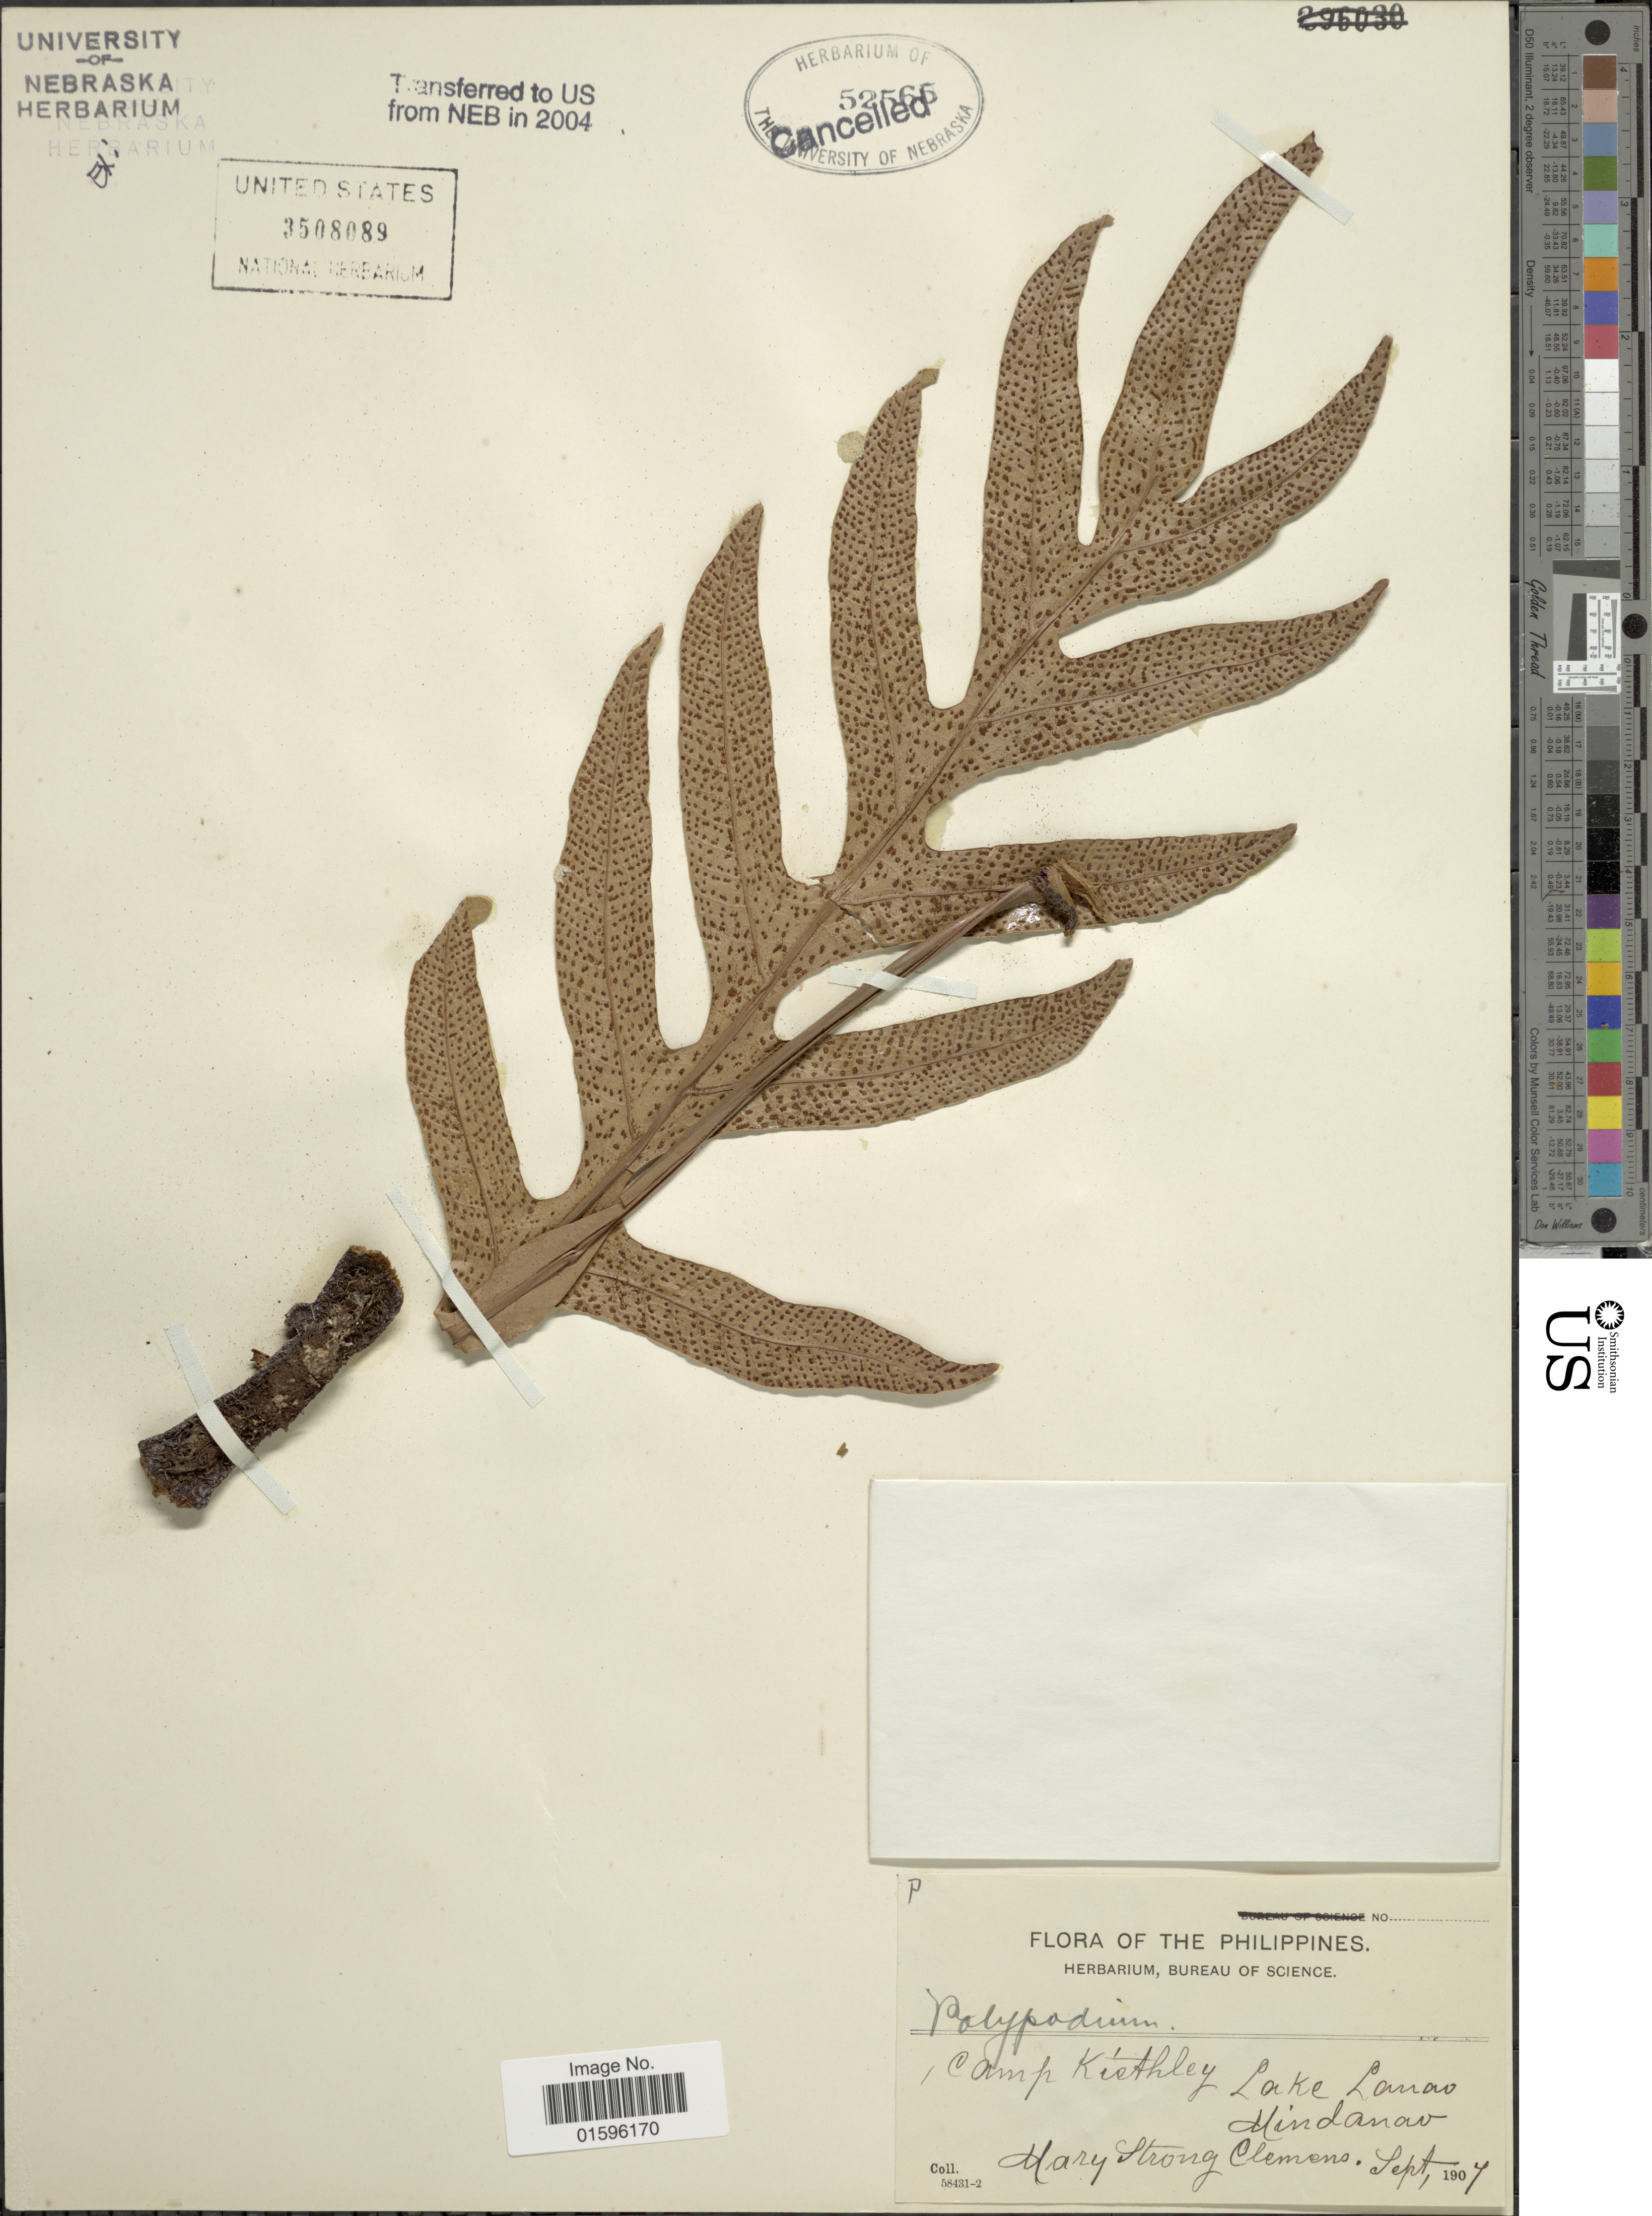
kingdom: Plantae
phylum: Tracheophyta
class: Polypodiopsida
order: Polypodiales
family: Polypodiaceae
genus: Polypodium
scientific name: Polypodium sp.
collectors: M. S. Clemens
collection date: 1907-09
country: Philippines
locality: Camp Keithley, Lake Lanao, Mindanao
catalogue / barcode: US 3508089